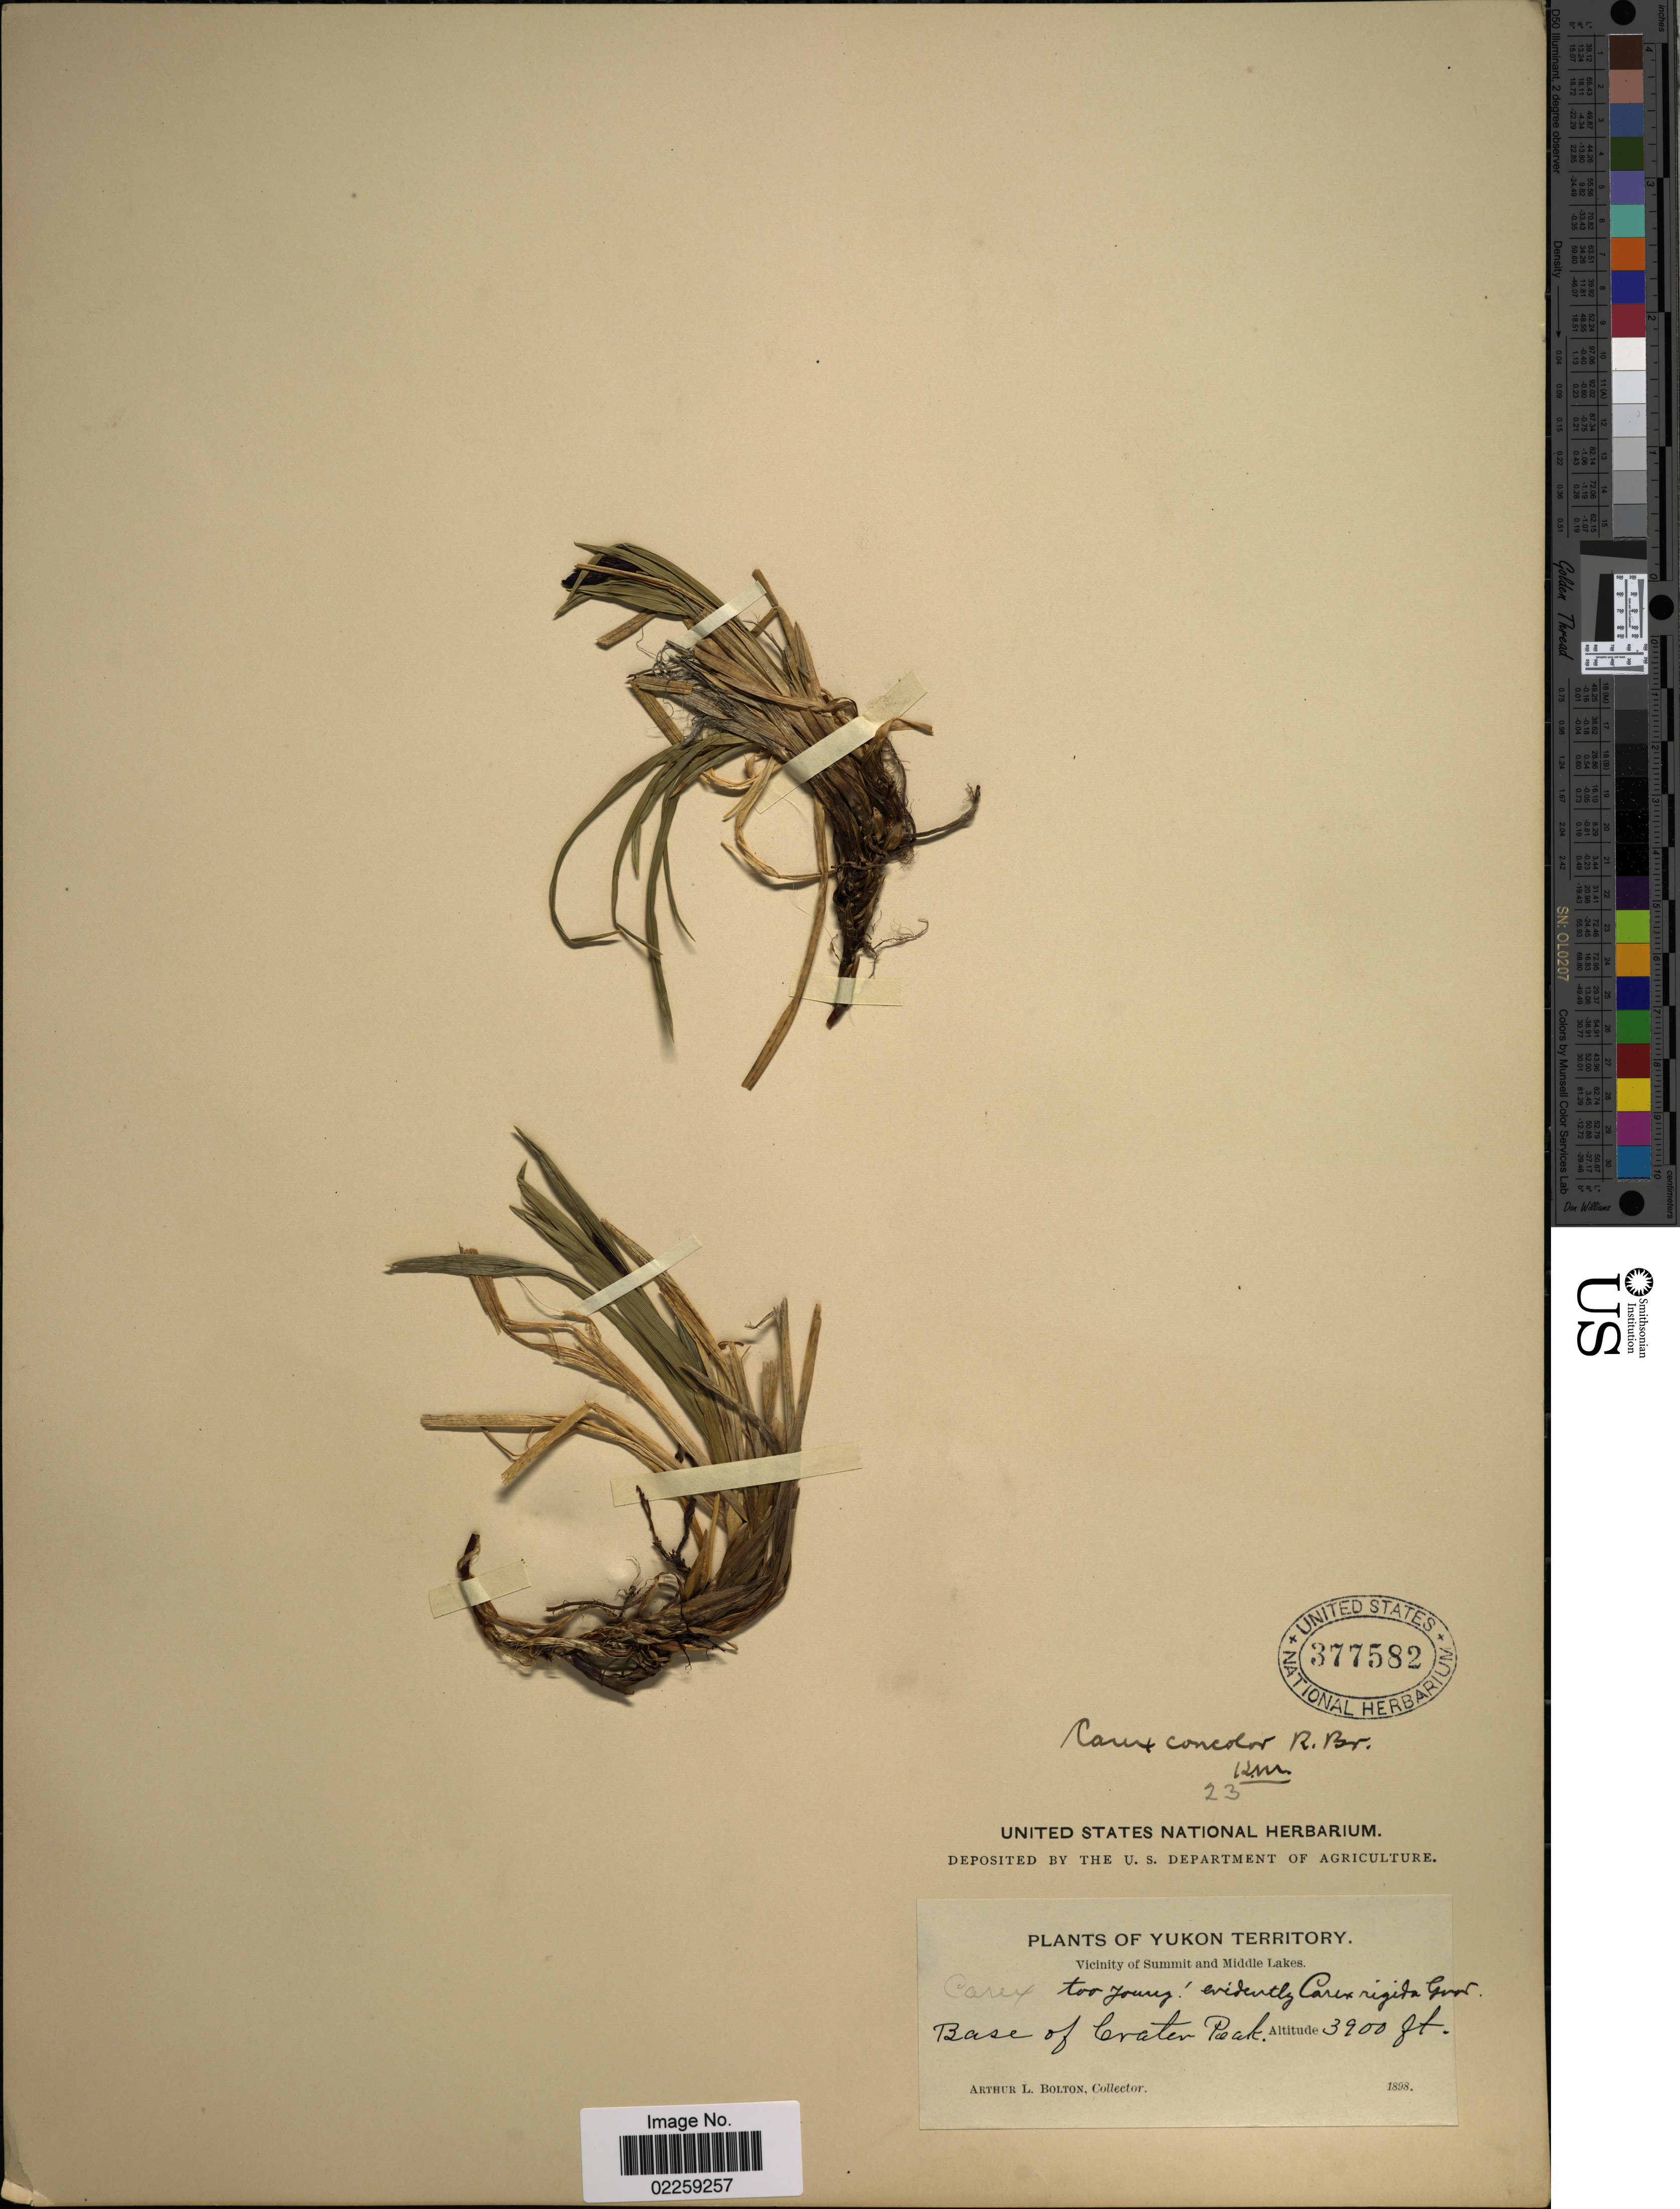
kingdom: Plantae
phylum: Tracheophyta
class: Liliopsida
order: Poales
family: Cyperaceae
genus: Carex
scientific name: Carex bigelowii subsp. lugens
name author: (Holm) T.V. Egorova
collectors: A. Bolton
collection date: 1898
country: Canada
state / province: Yukon Territory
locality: Vicinity of Summit and Middle Lakes, Base of Crater Peak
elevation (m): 1189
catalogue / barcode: US 377582